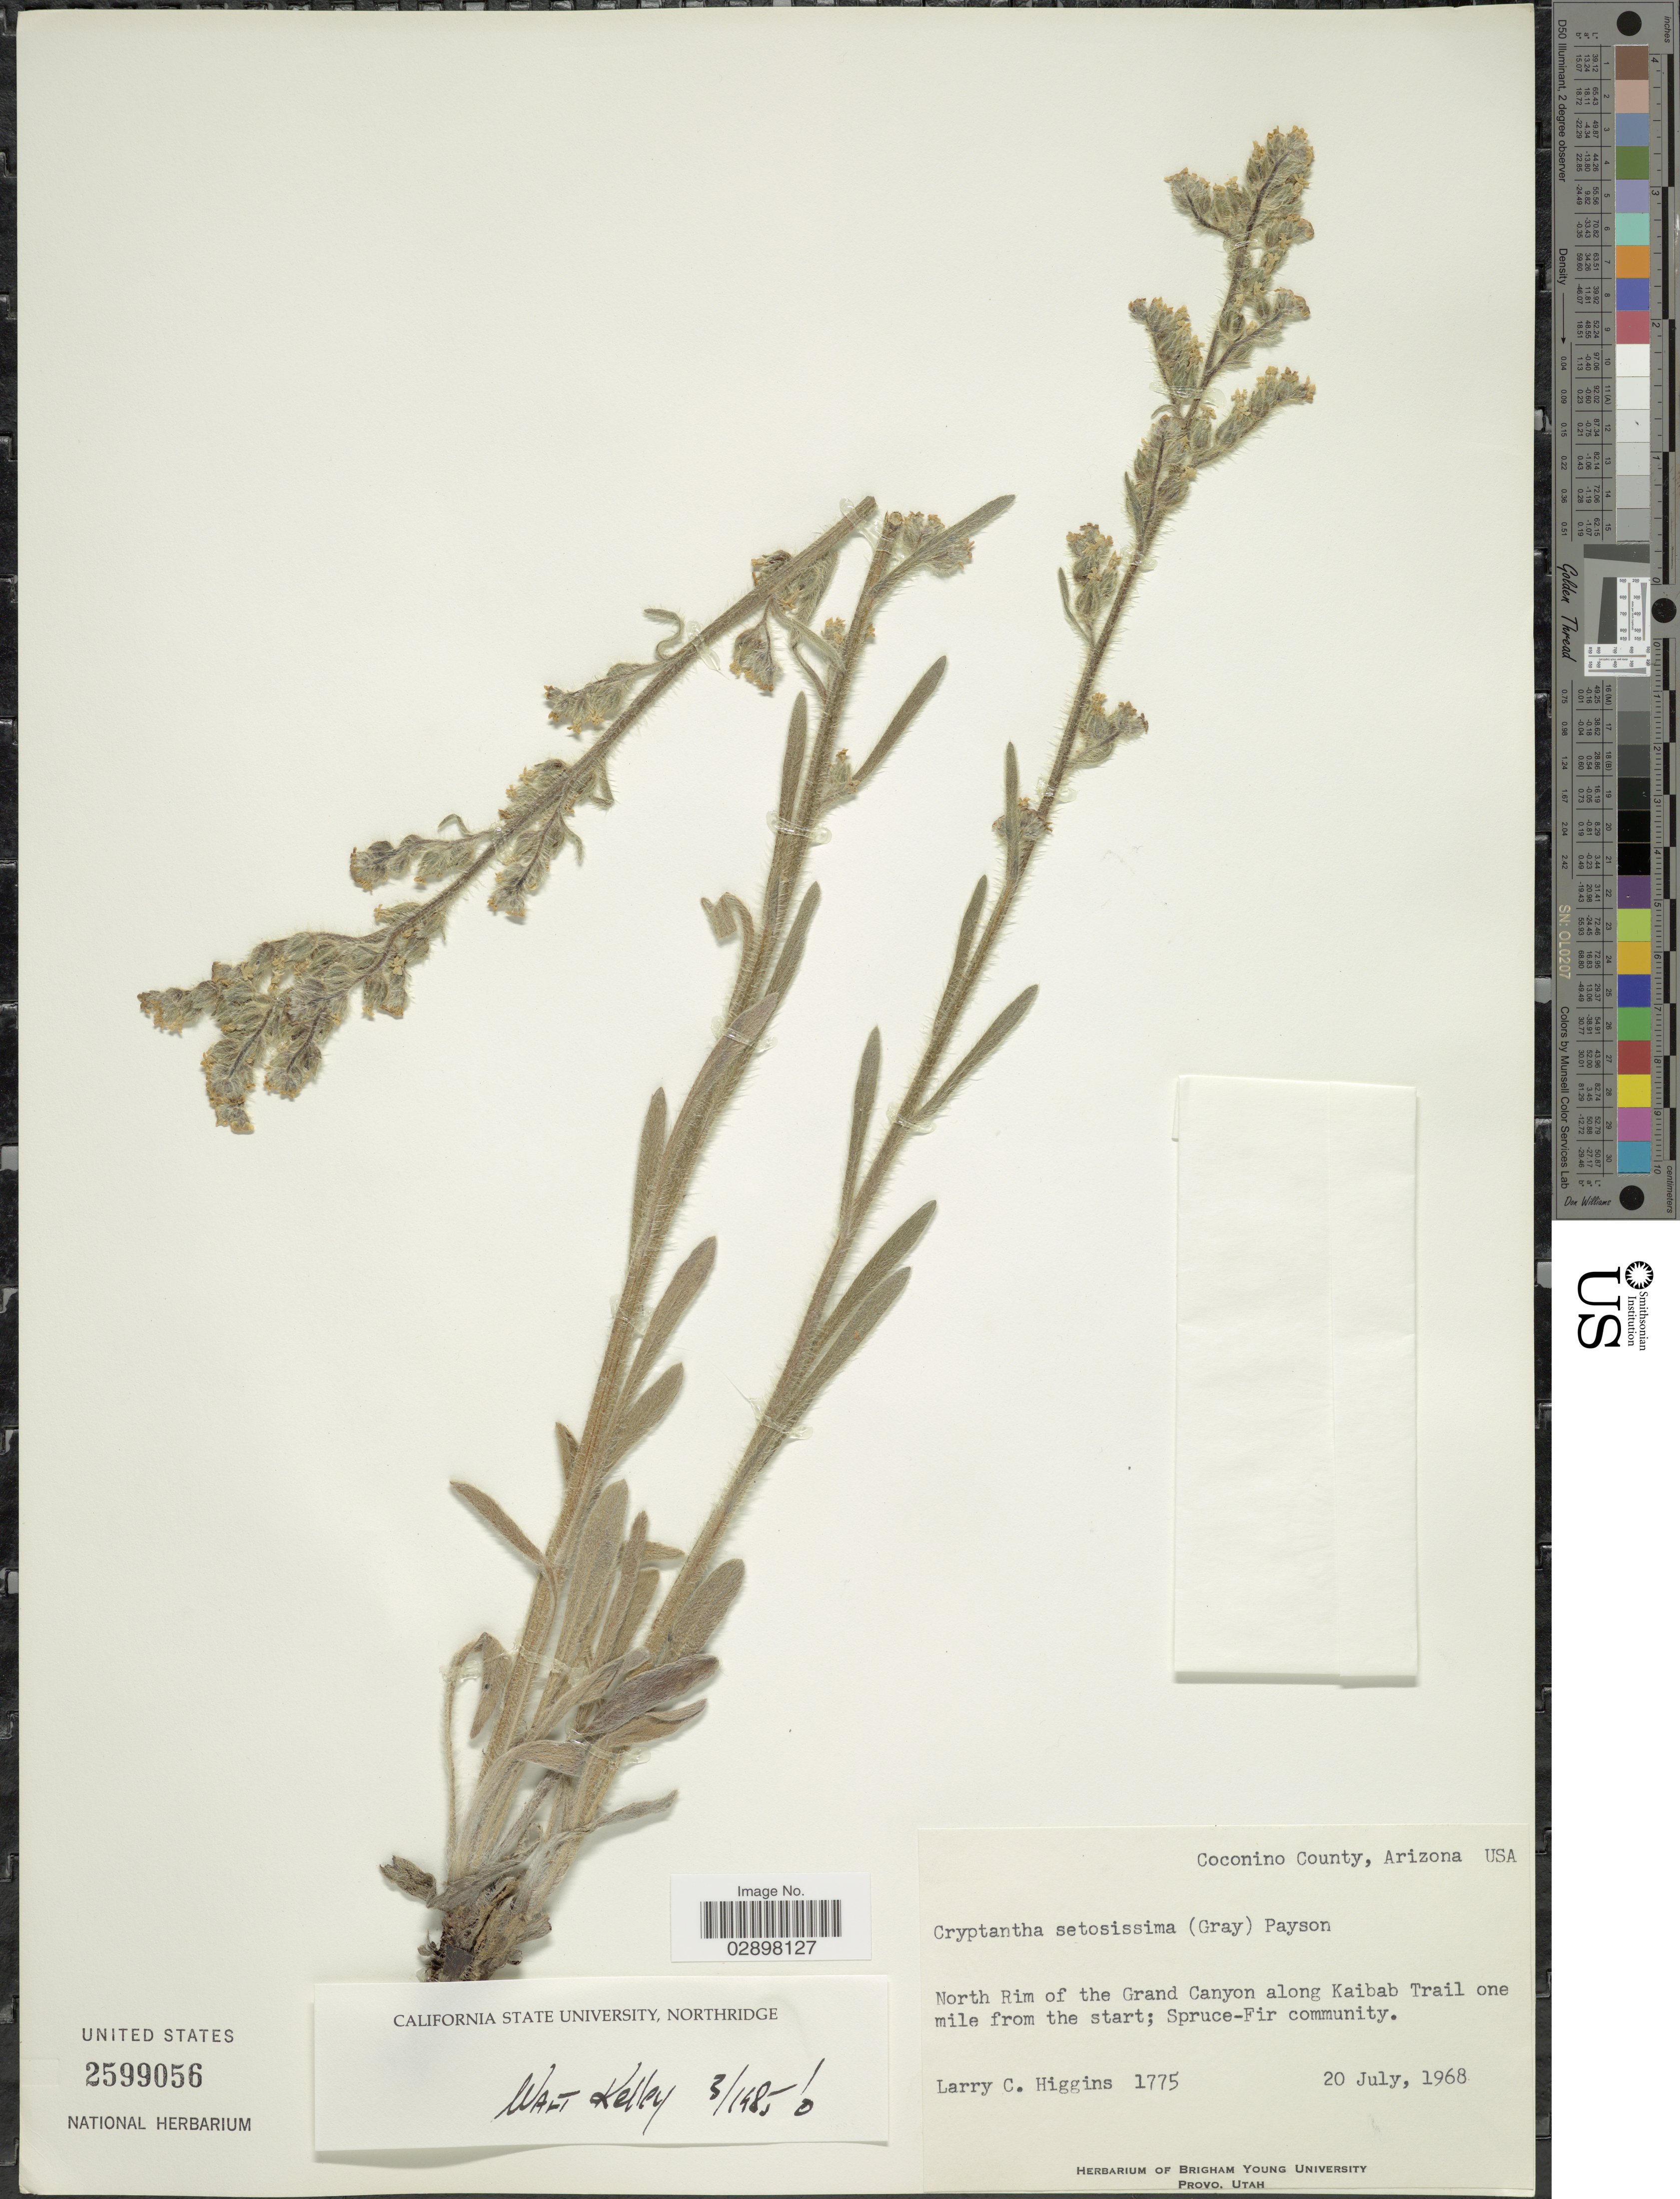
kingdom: Plantae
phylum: Tracheophyta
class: Magnoliopsida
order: Boraginales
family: Boraginaceae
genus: Cryptantha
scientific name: Cryptantha setosissima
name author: (A. Gray) Payson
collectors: L. Higgins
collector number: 1775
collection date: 1968-07-20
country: United States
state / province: Arizona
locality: Coconino County, North Rim of the Grand Canyon along Kaibab Trail one mile from the start.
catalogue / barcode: US 2599056